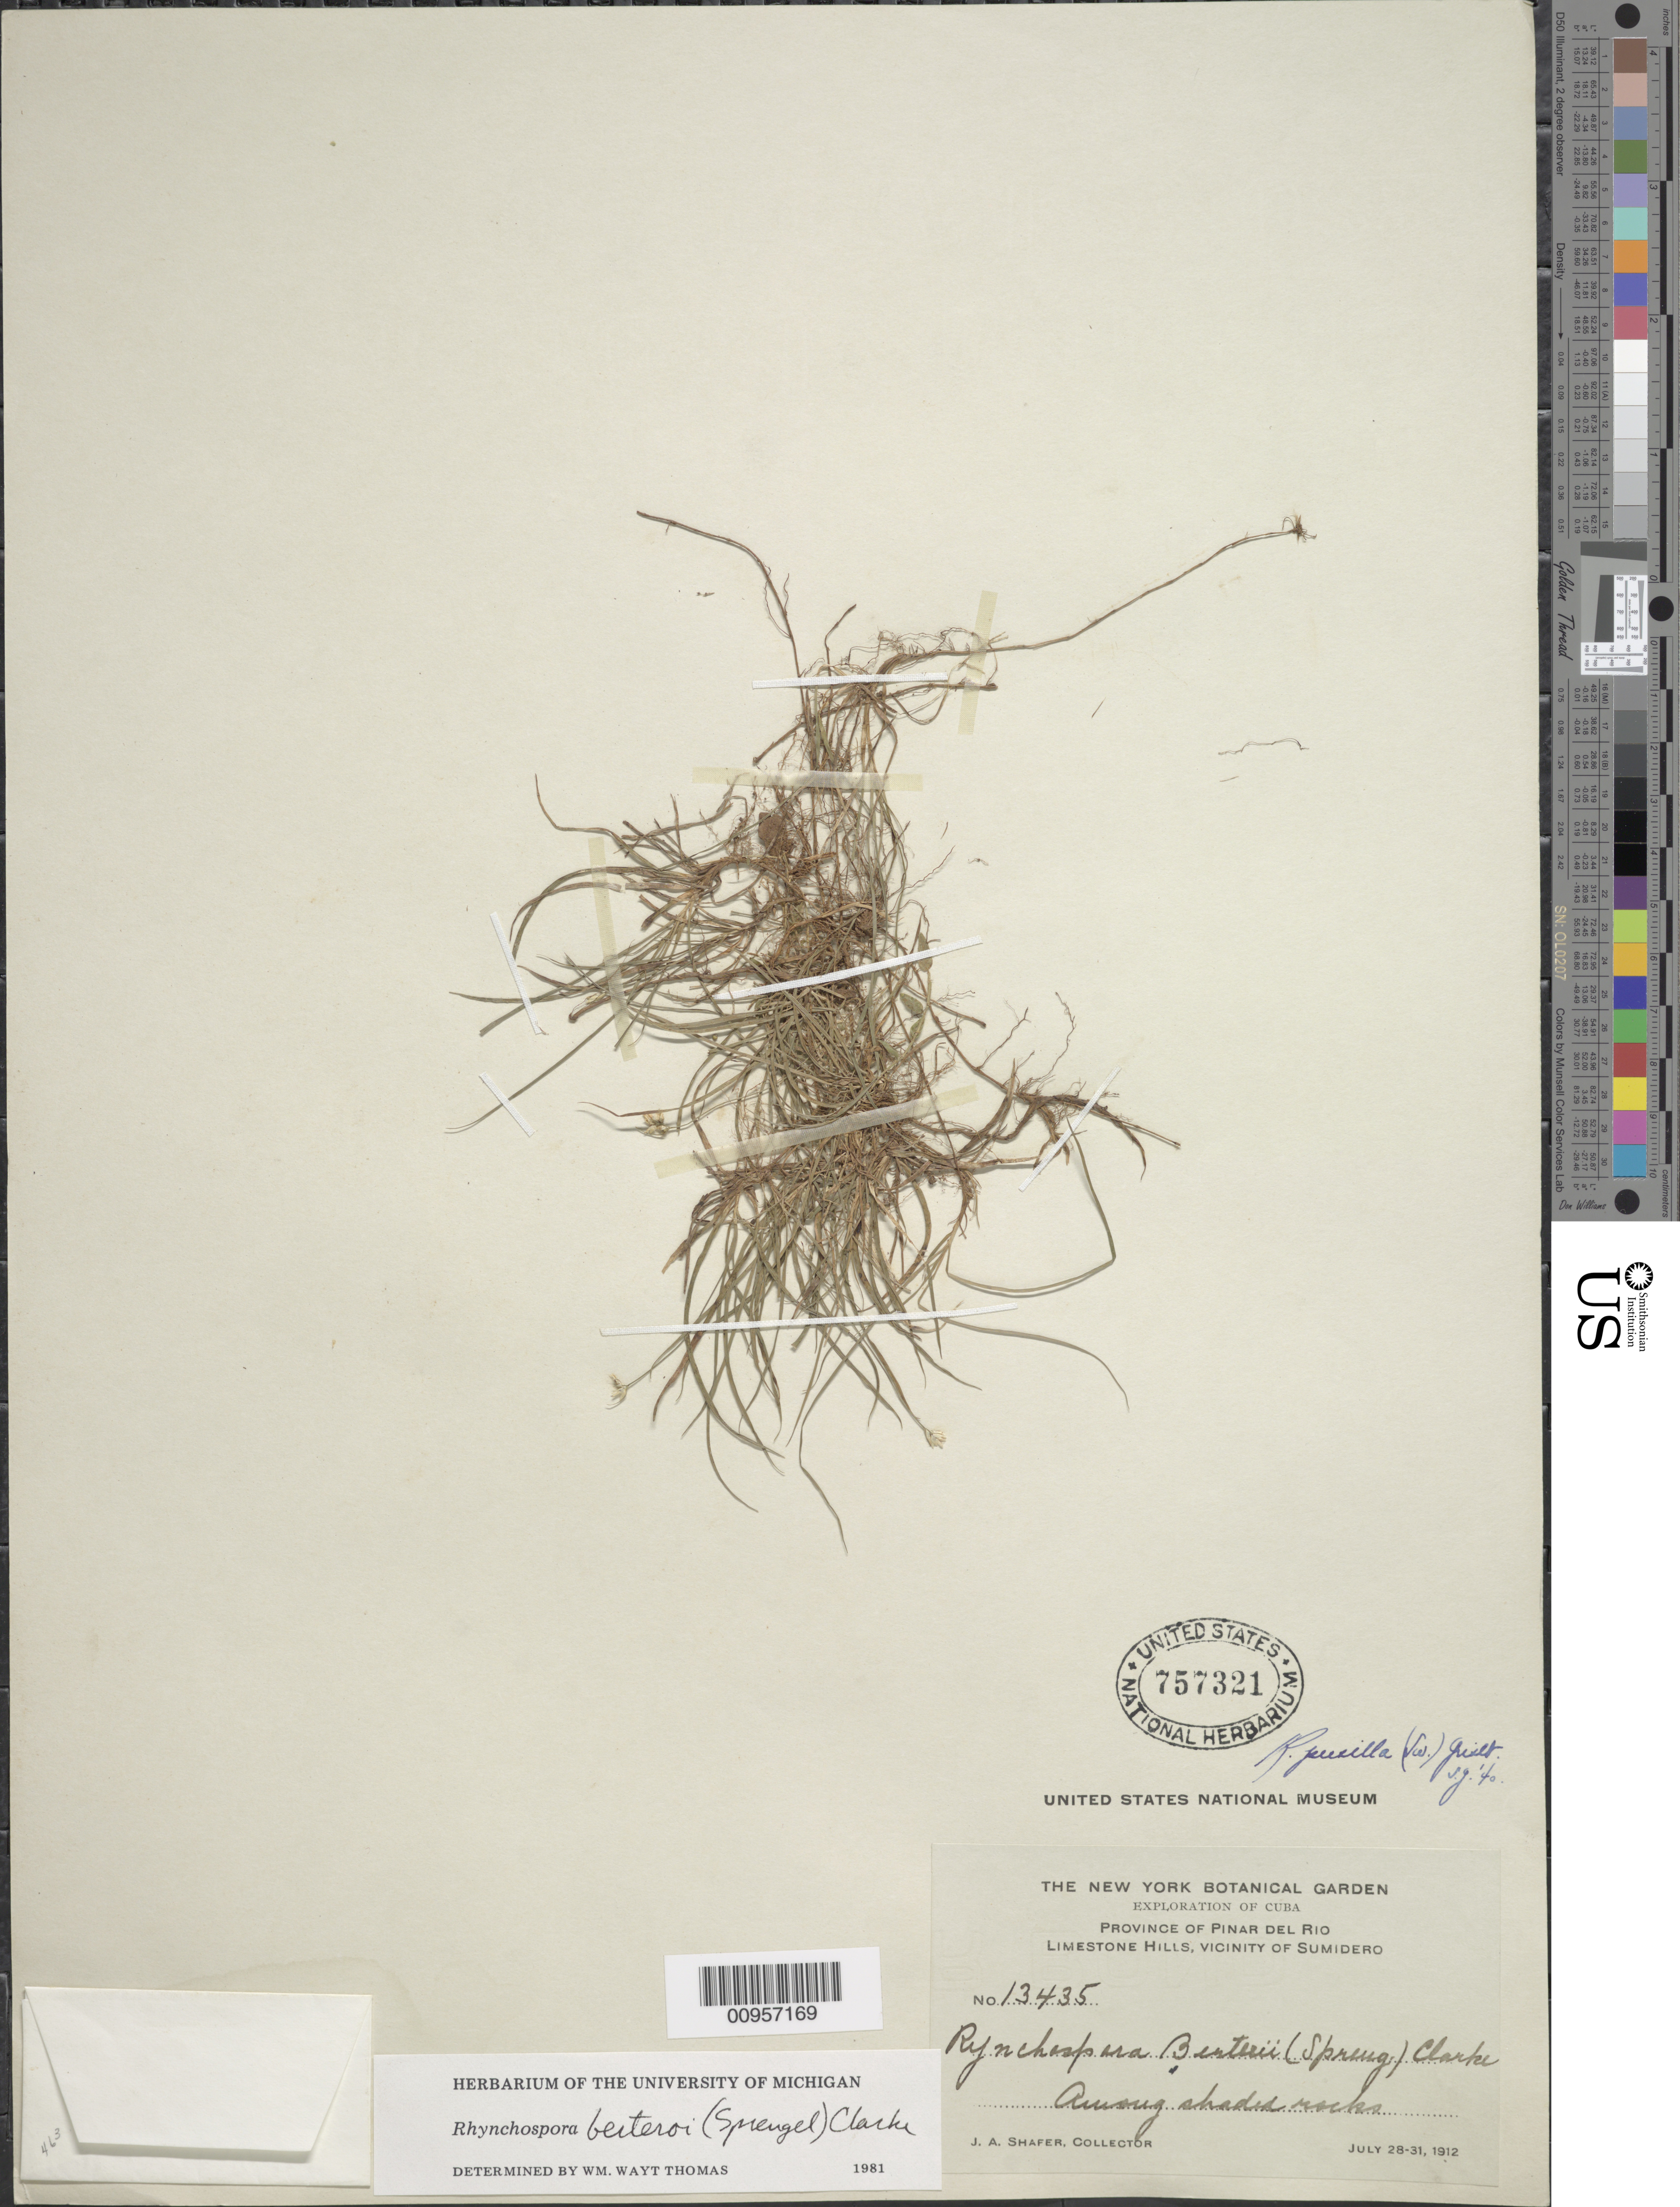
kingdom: Plantae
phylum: Tracheophyta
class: Liliopsida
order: Poales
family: Cyperaceae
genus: Rhynchospora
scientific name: Rhynchospora berteroi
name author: (Spreng.) C.B. Clarke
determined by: Thomas, W. W.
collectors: J. A. Shafer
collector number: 13435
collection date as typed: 28 Jul 1912 to 31 Jul 1912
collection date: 1912-07-28/1912-07-31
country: Cuba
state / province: Pinar del Rio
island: Cuba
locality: Limestone Hills, vicinity of Sumidero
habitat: Among shady rocks in limestone hills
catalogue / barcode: US 757321